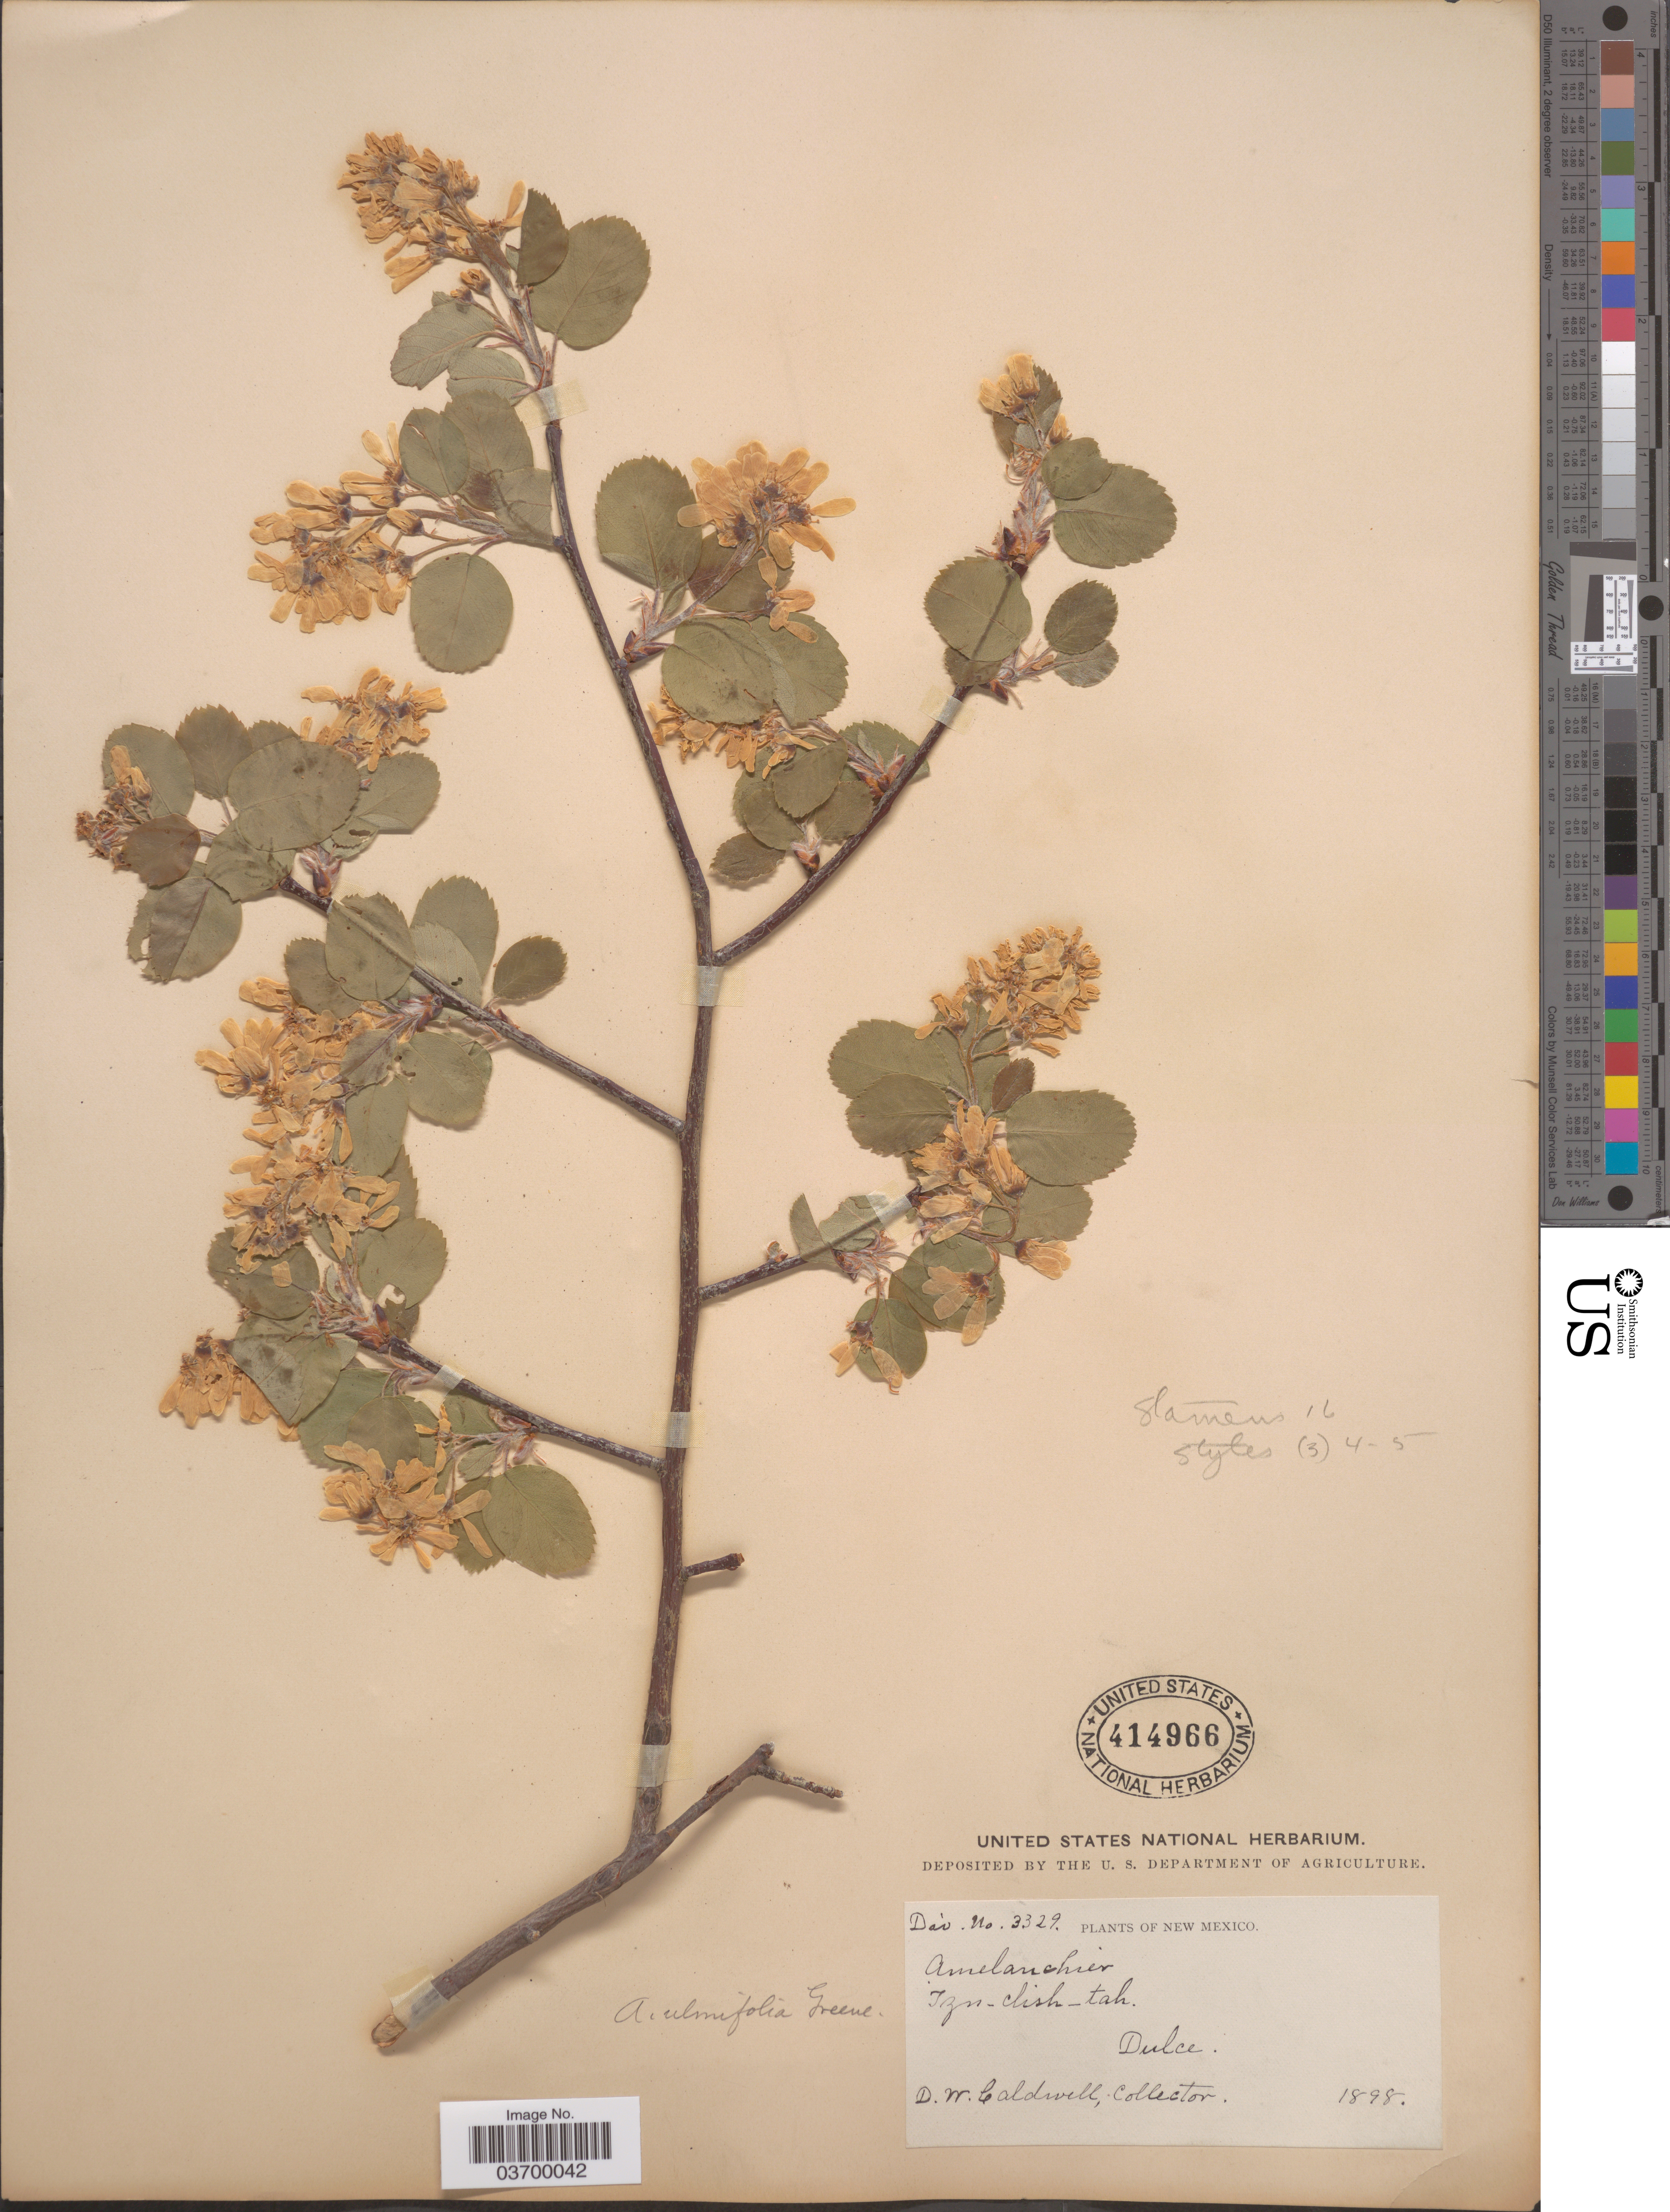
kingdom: Plantae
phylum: Tracheophyta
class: Magnoliopsida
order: Rosales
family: Rosaceae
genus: Amelanchier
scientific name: Amelanchier alnifolia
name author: (Nutt.) Nutt. ex M. Roem.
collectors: D. Caldwell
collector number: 3329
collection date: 1898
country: United States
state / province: New Mexico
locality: Dulce.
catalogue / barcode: US 414966